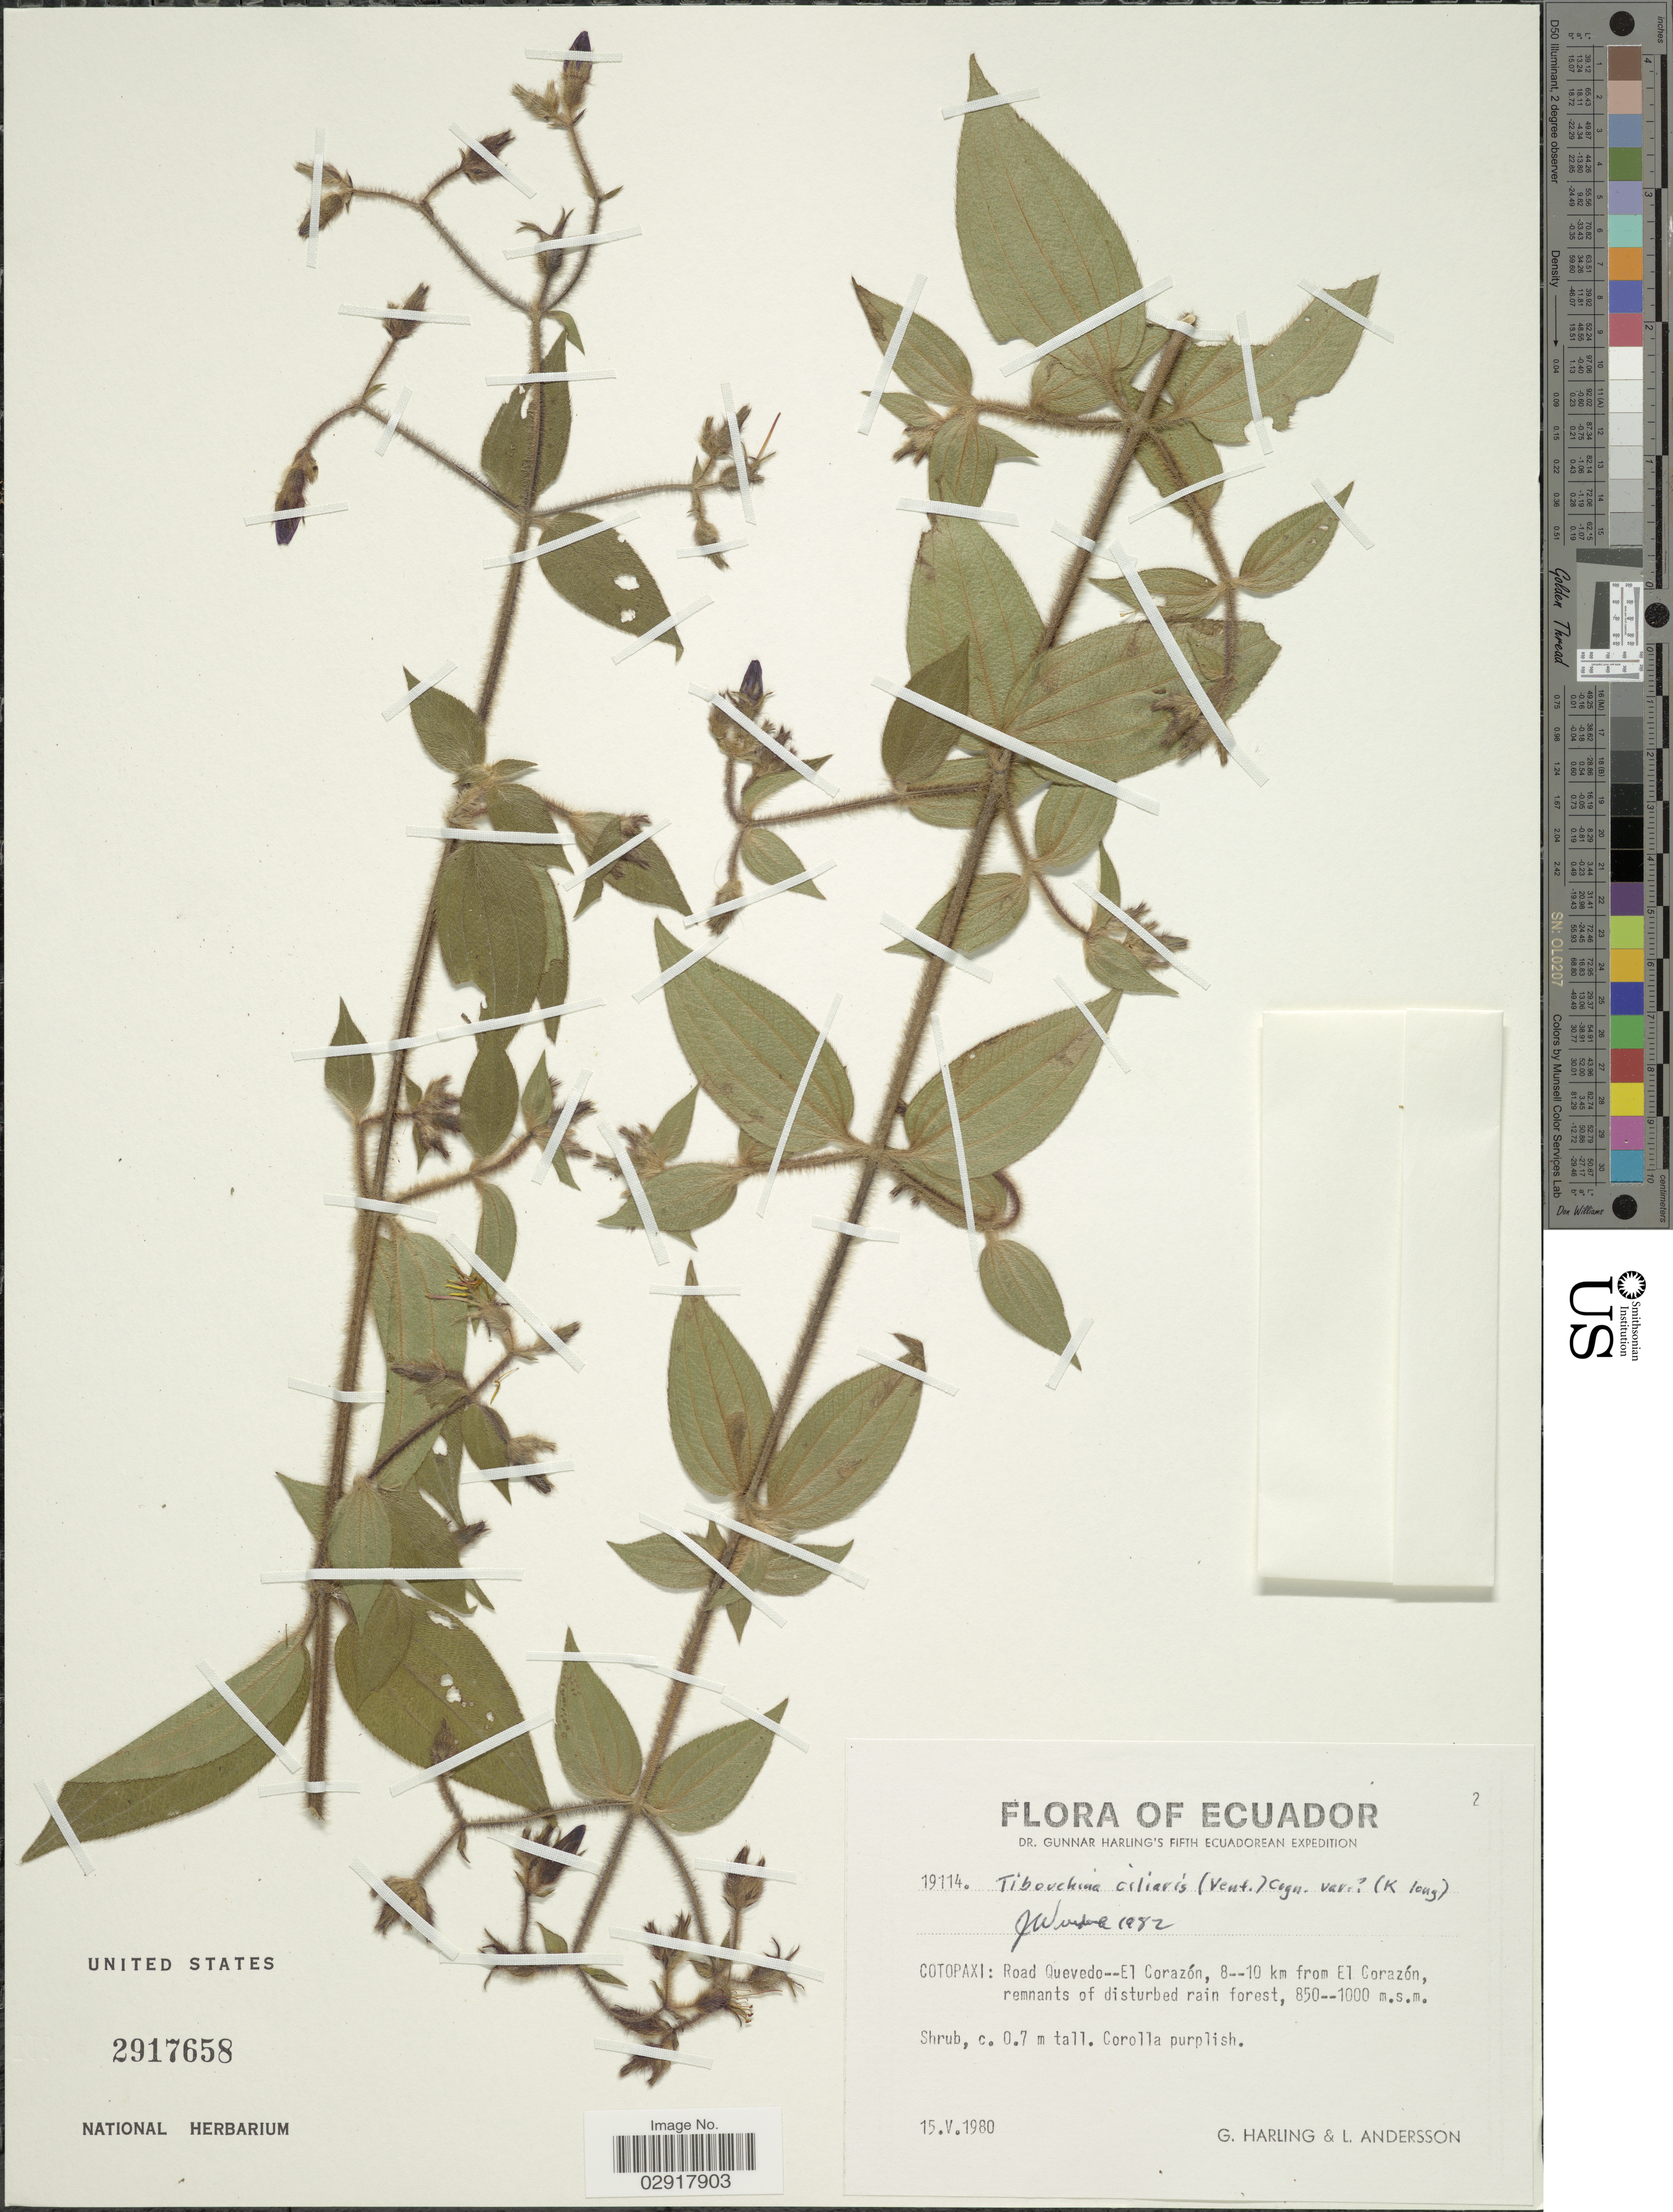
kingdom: Plantae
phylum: Tracheophyta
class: Magnoliopsida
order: Myrtales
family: Melastomataceae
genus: Chaetogastra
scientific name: Chaetogastra ciliaris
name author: (Vent.) DC.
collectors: G. Harling & L. Andersson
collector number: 19114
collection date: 1980-05-15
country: Ecuador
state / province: Cotopaxi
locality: Road Quevedo--El Corazón, 8--10 km from El Corazón.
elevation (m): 850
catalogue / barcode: US 2917658